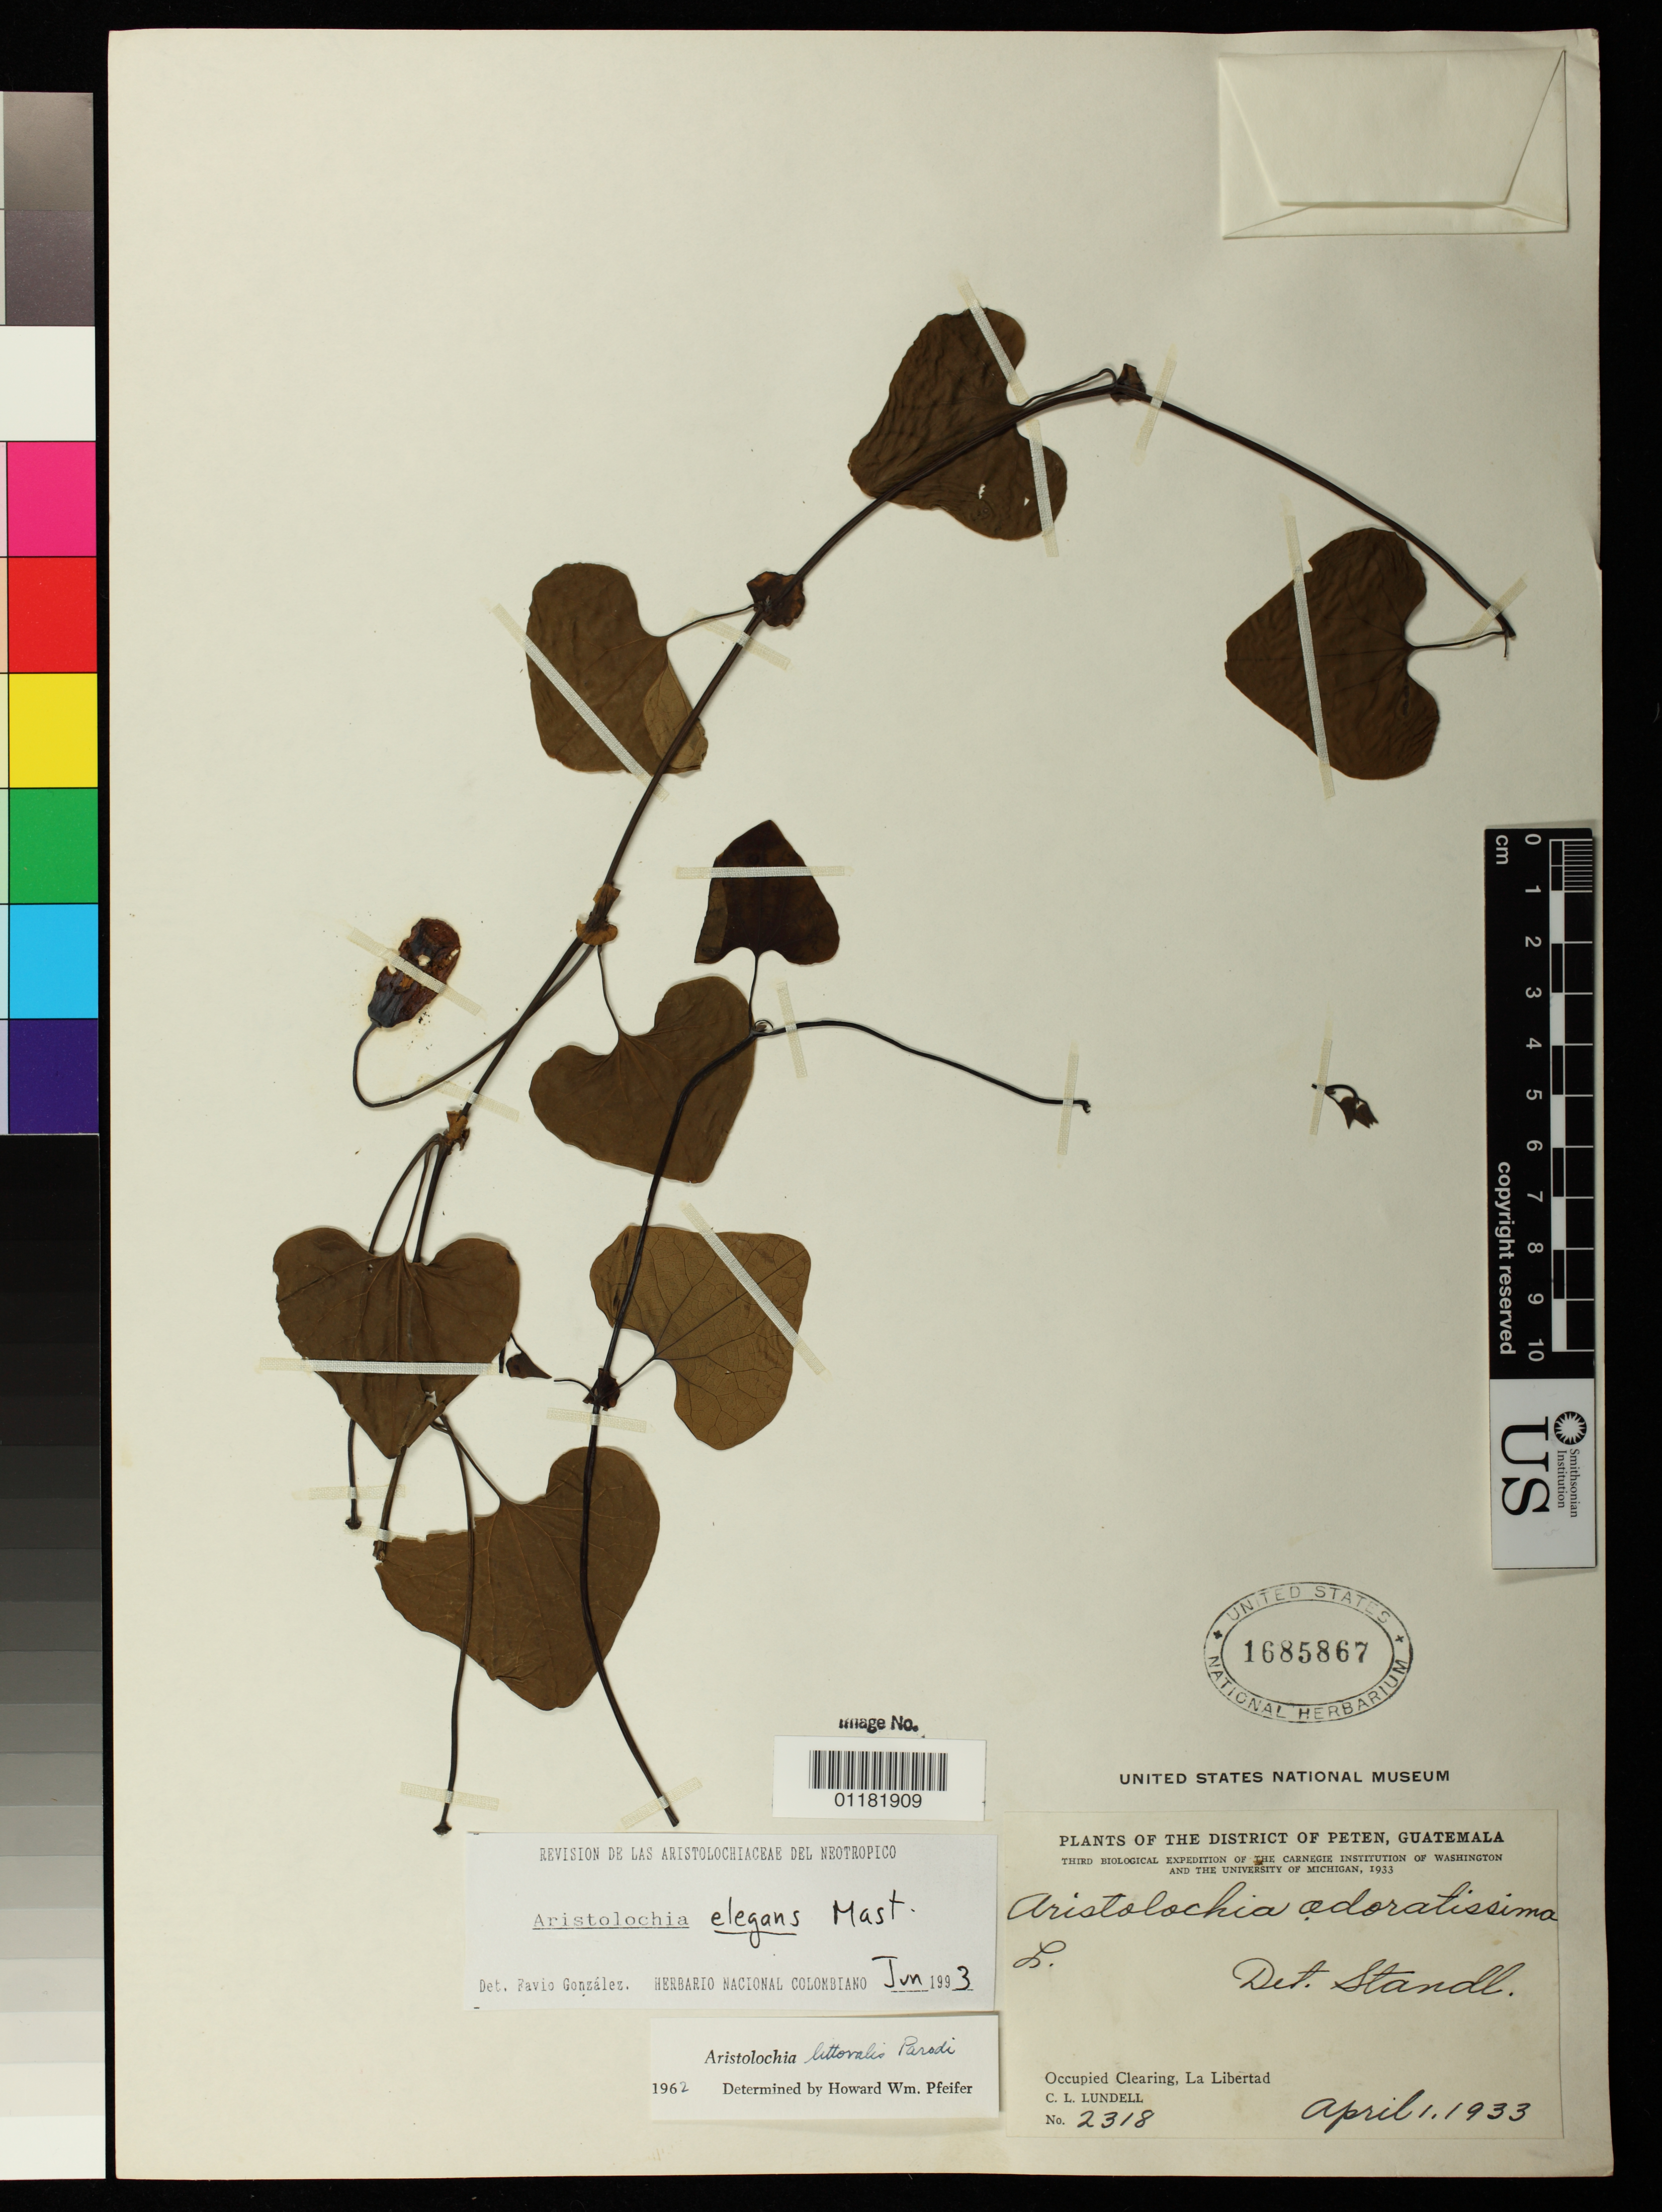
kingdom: Plantae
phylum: Tracheophyta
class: Magnoliopsida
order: Piperales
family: Aristolochiaceae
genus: Aristolochia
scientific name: Aristolochia elegans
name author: Mast.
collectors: C. L. Lundell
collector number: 2318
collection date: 1933-04-01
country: Guatemala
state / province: El Petén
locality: Occupied Clearing, La Libertad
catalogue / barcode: US 1685867